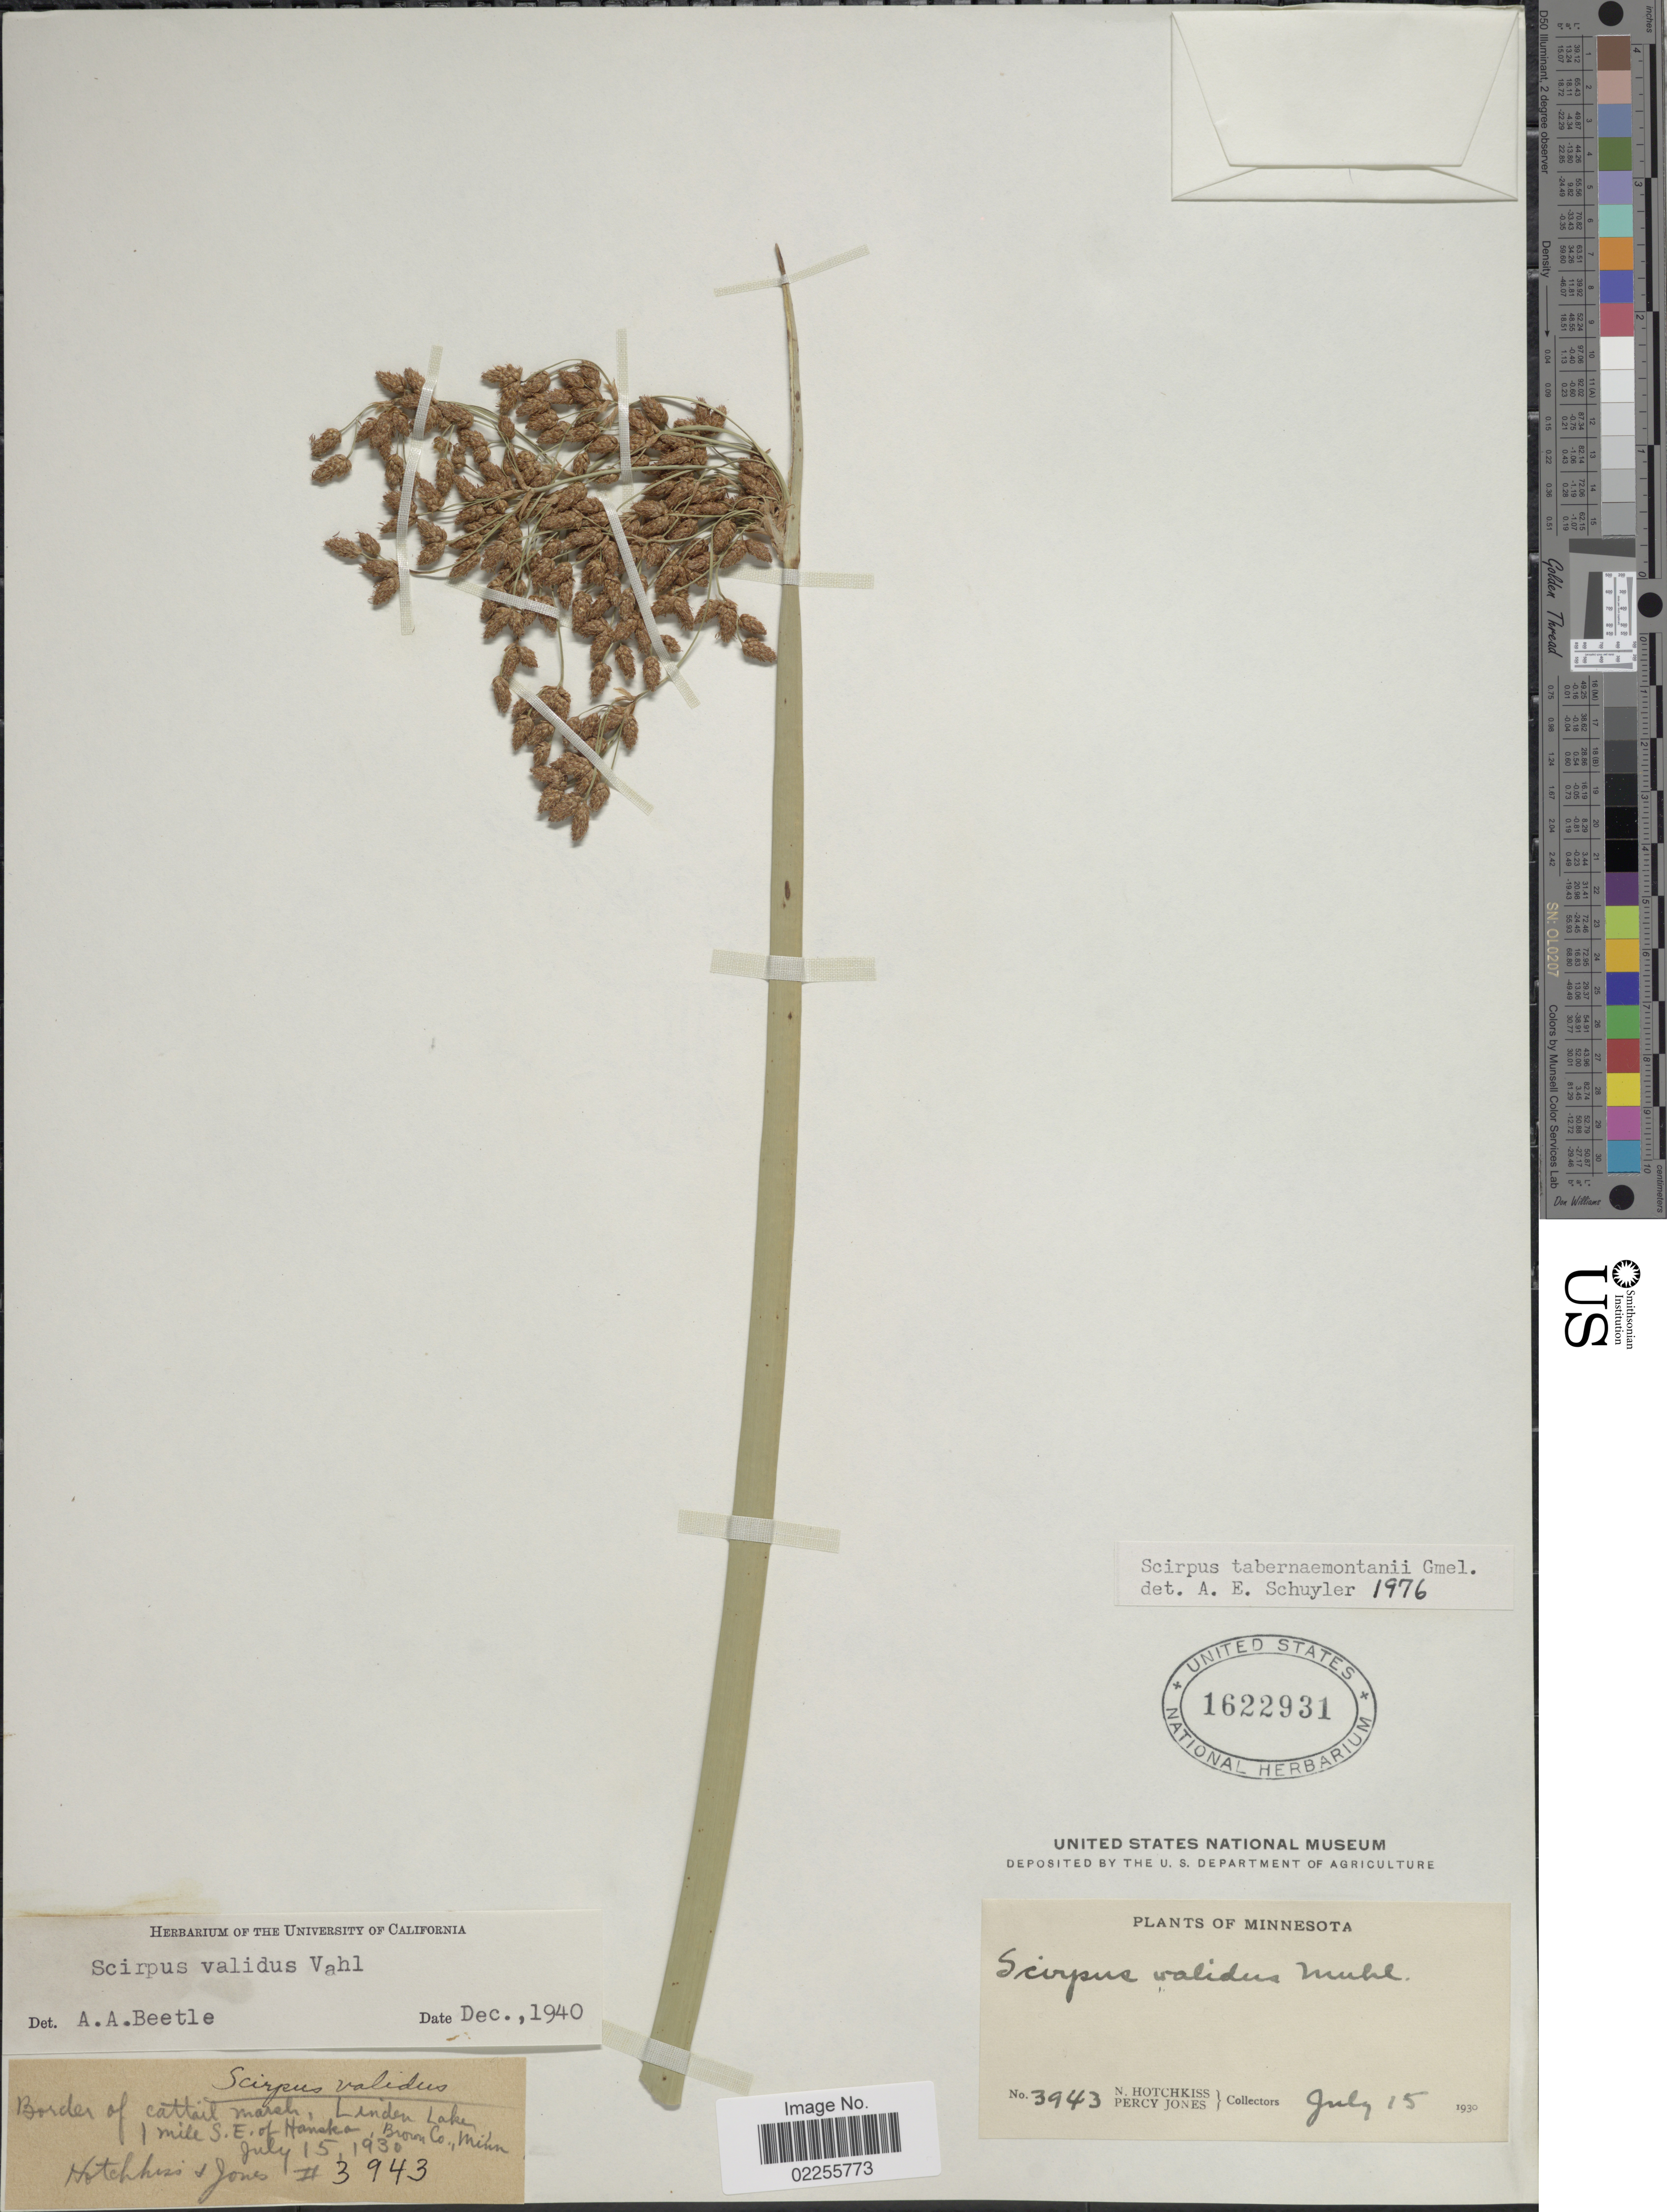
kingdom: Plantae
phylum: Tracheophyta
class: Liliopsida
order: Poales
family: Cyperaceae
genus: Schoenoplectus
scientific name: Schoenoplectus tabernaemontani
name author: (C.C. Gmel.) Palla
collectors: N. Hotchkiss & P. Jones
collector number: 3943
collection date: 1930-07-15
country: United States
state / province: Minnesota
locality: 1 mile S.E. of Hanska, Brown Co.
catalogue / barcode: US 1622931